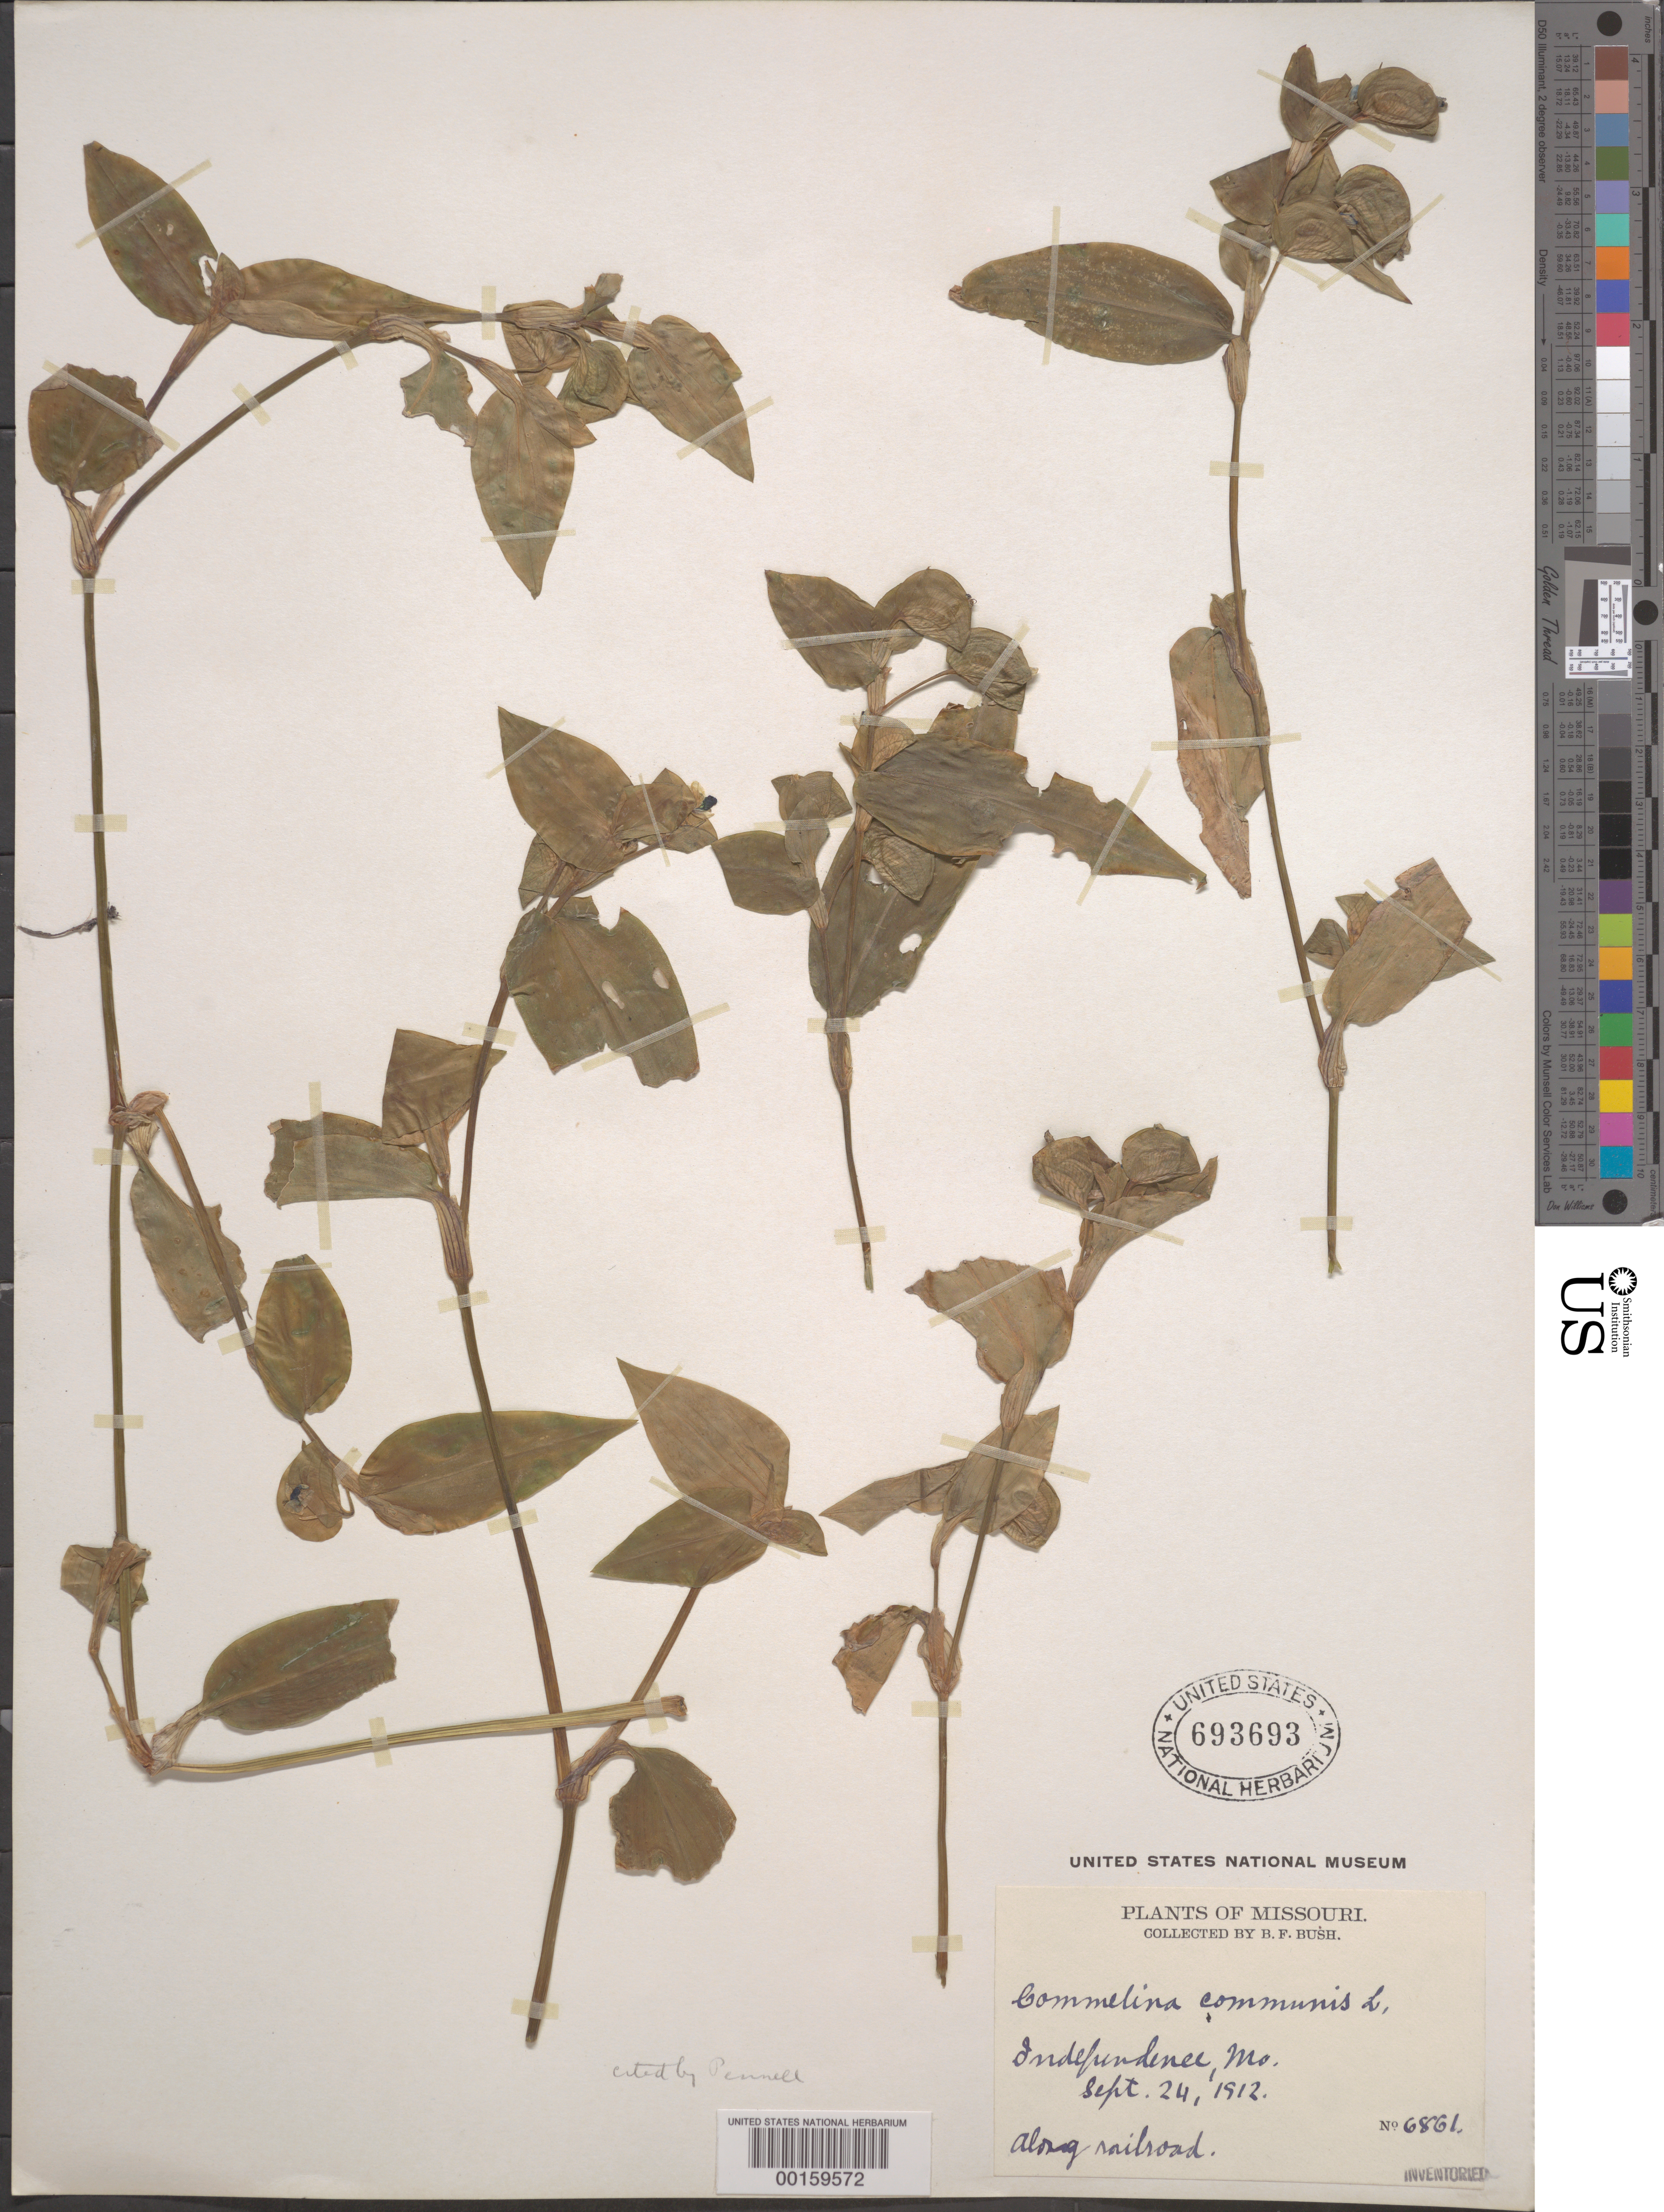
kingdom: Plantae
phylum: Tracheophyta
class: Liliopsida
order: Commelinales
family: Commelinaceae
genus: Commelina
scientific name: Commelina communis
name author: L.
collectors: B. F. Bush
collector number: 6861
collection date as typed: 24 Sep 1912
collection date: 1912-09-24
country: United States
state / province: Missouri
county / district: Jackson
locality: Independence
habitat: Along railroad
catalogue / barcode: US 693693